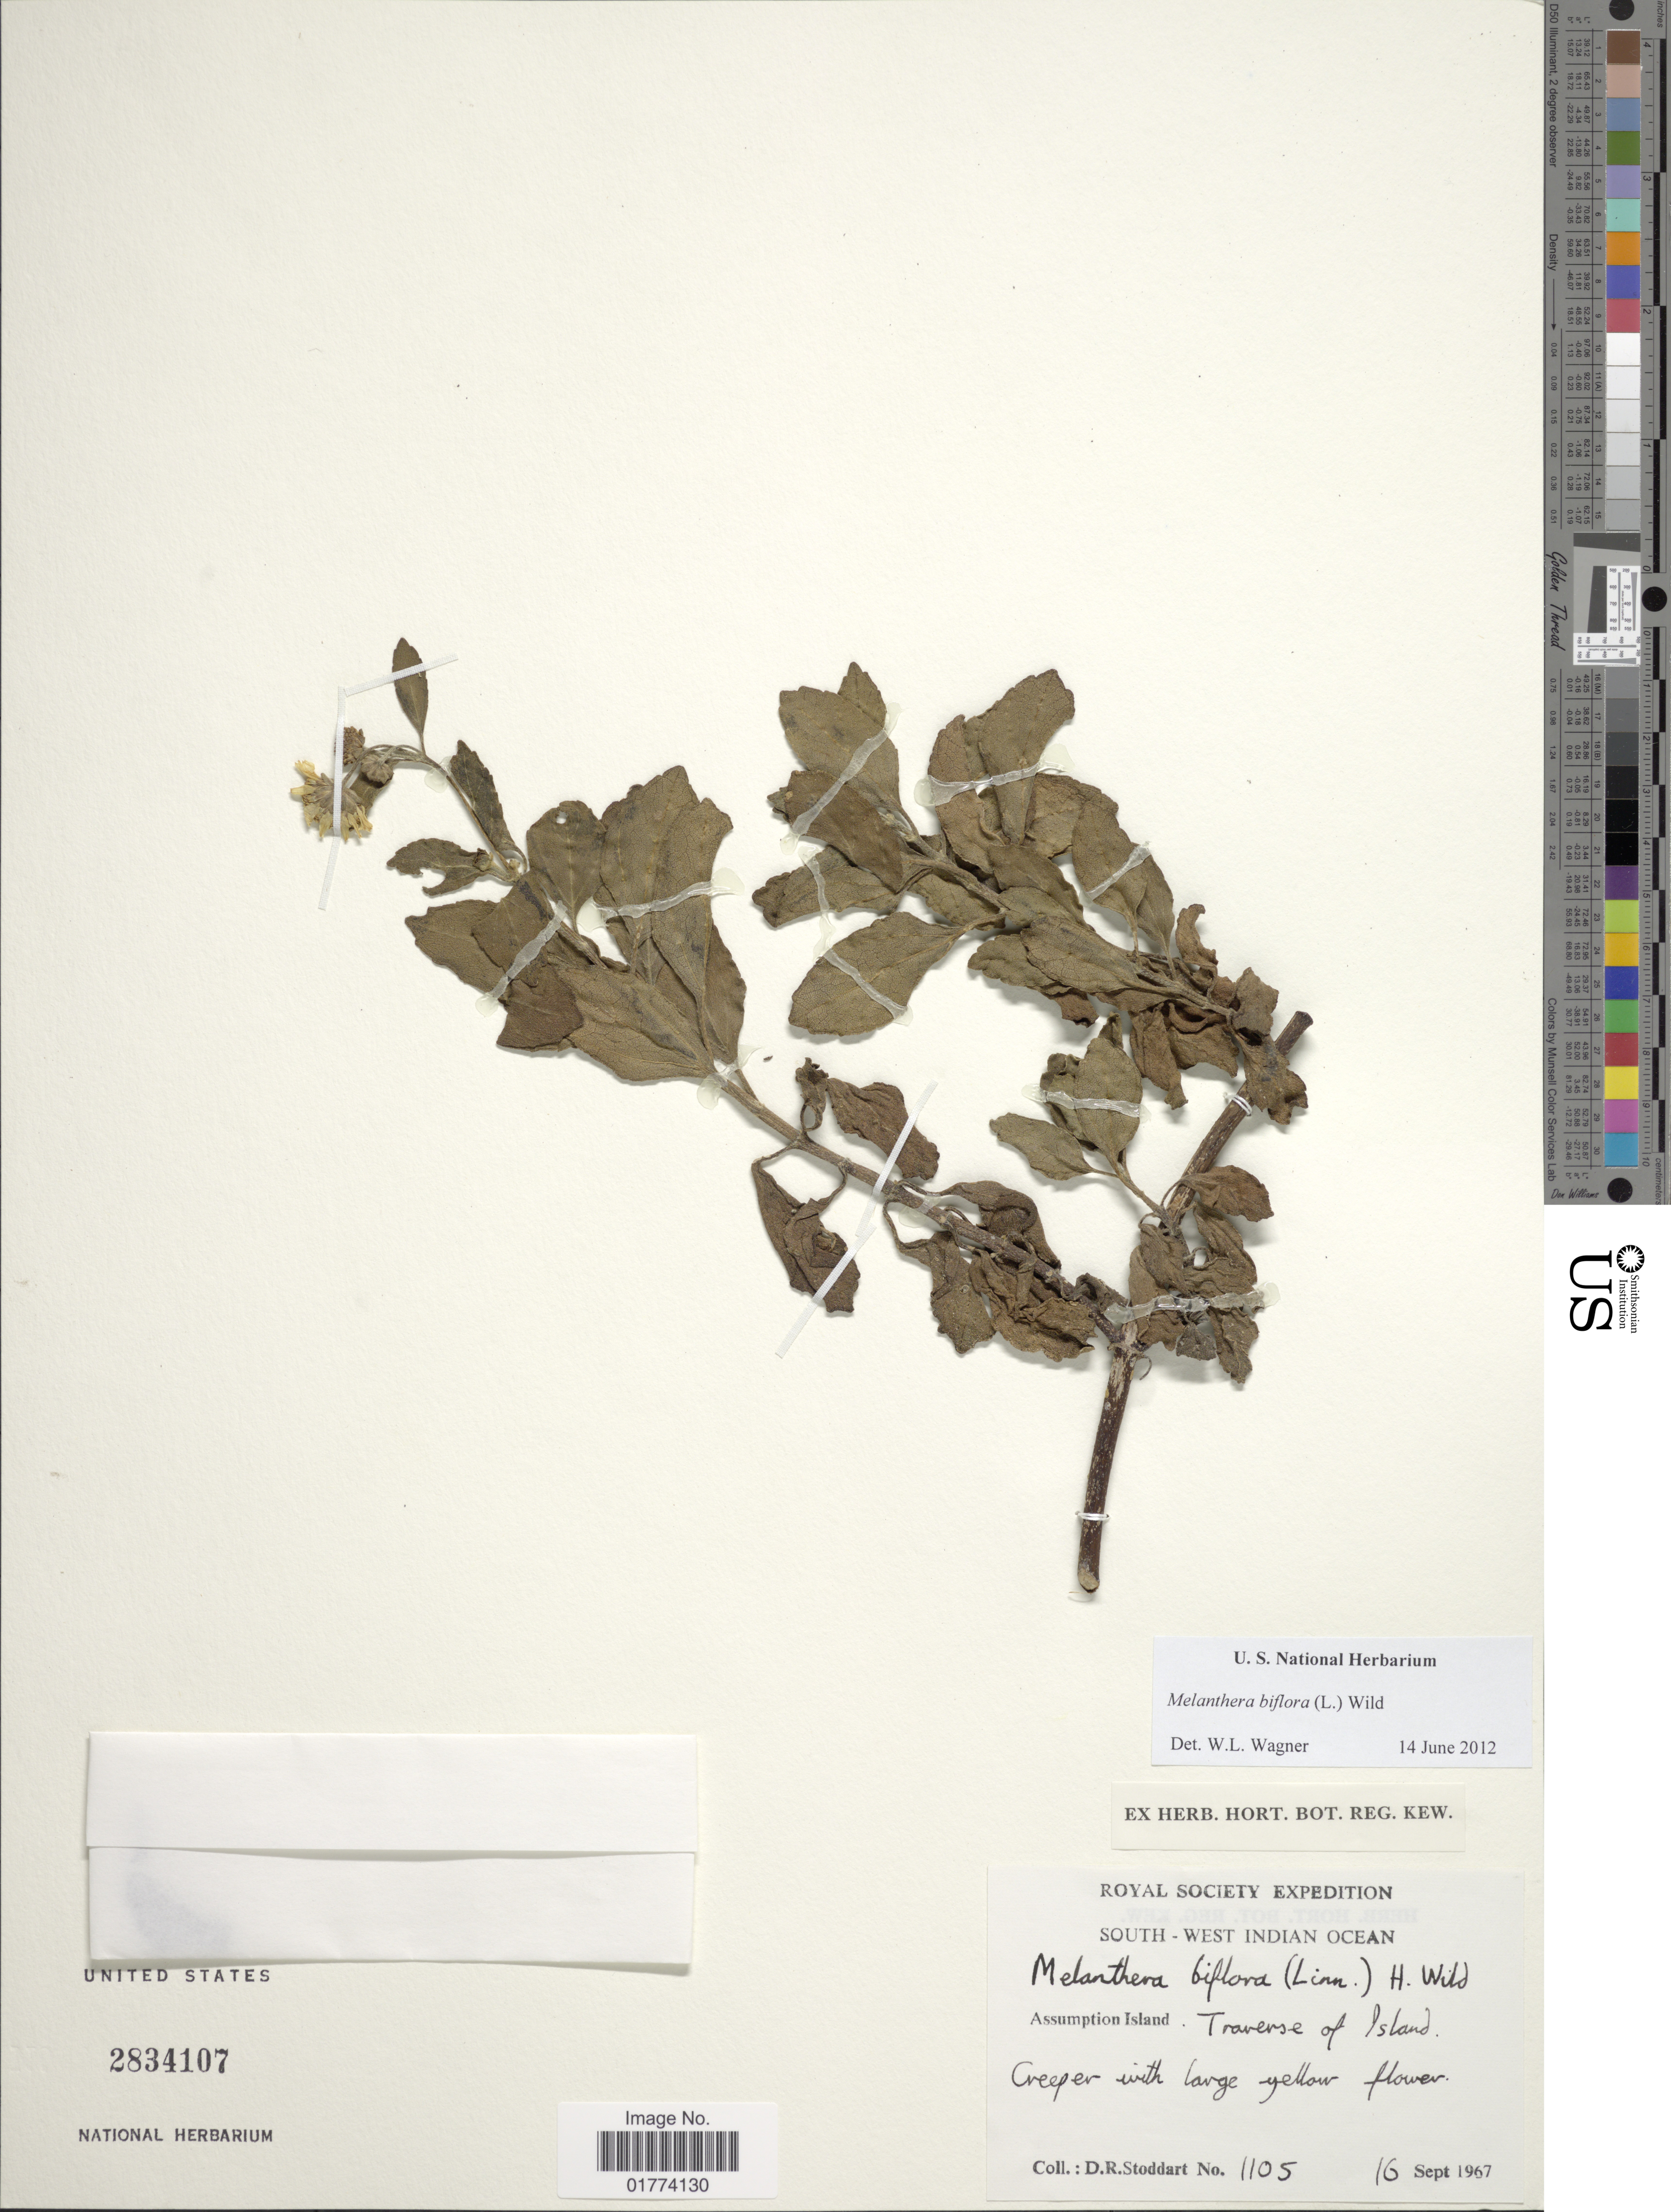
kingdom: Plantae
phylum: Tracheophyta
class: Magnoliopsida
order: Asterales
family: Asteraceae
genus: Wollastonia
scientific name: Wollastonia biflora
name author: (L.) DC.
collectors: D. R. Stoddart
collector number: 1105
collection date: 1967-09-16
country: Seychelles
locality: South- West Indian Ocean, Assumption Island, Traverse of Island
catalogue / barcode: US 2834107